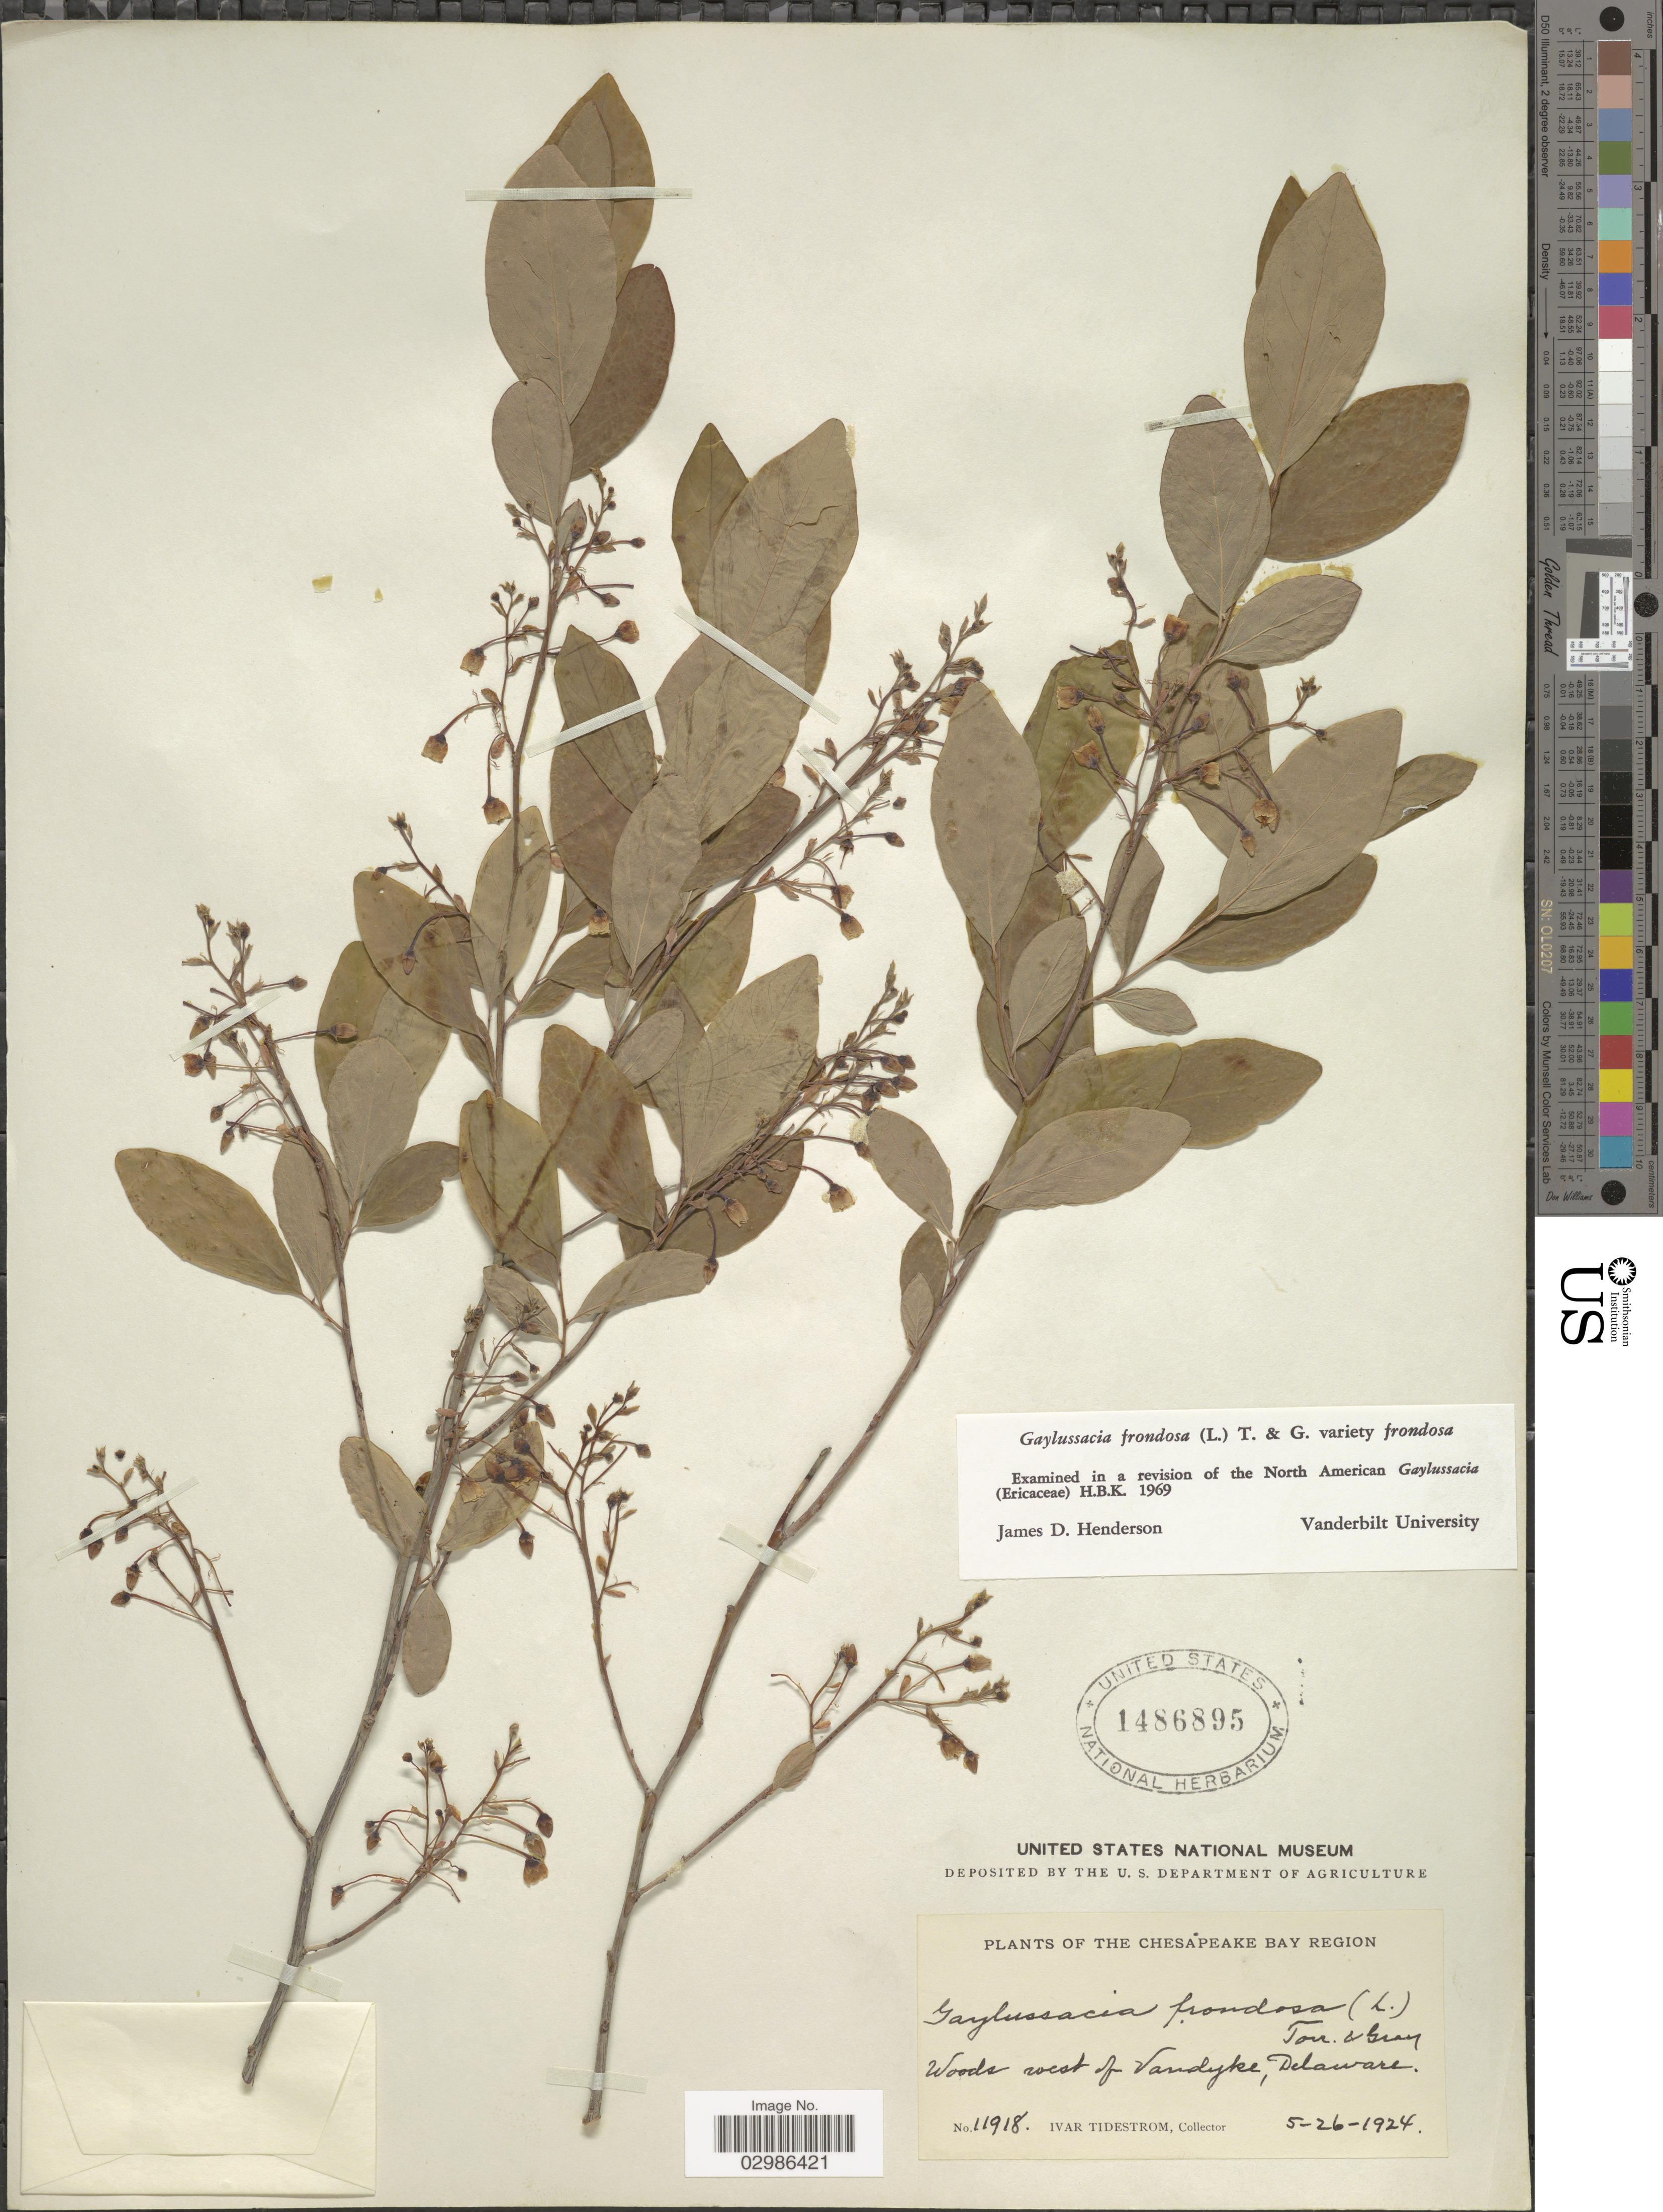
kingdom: Plantae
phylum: Tracheophyta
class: Magnoliopsida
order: Ericales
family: Ericaceae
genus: Gaylussacia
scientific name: Gaylussacia frondosa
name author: (L.) Torr. & A. Gray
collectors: I. F. Tidestrom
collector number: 11918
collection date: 1924-05-26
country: United States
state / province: Delaware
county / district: New Castle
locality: Chesapeake Bay Region. West of Vandyke.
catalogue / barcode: US 1486895